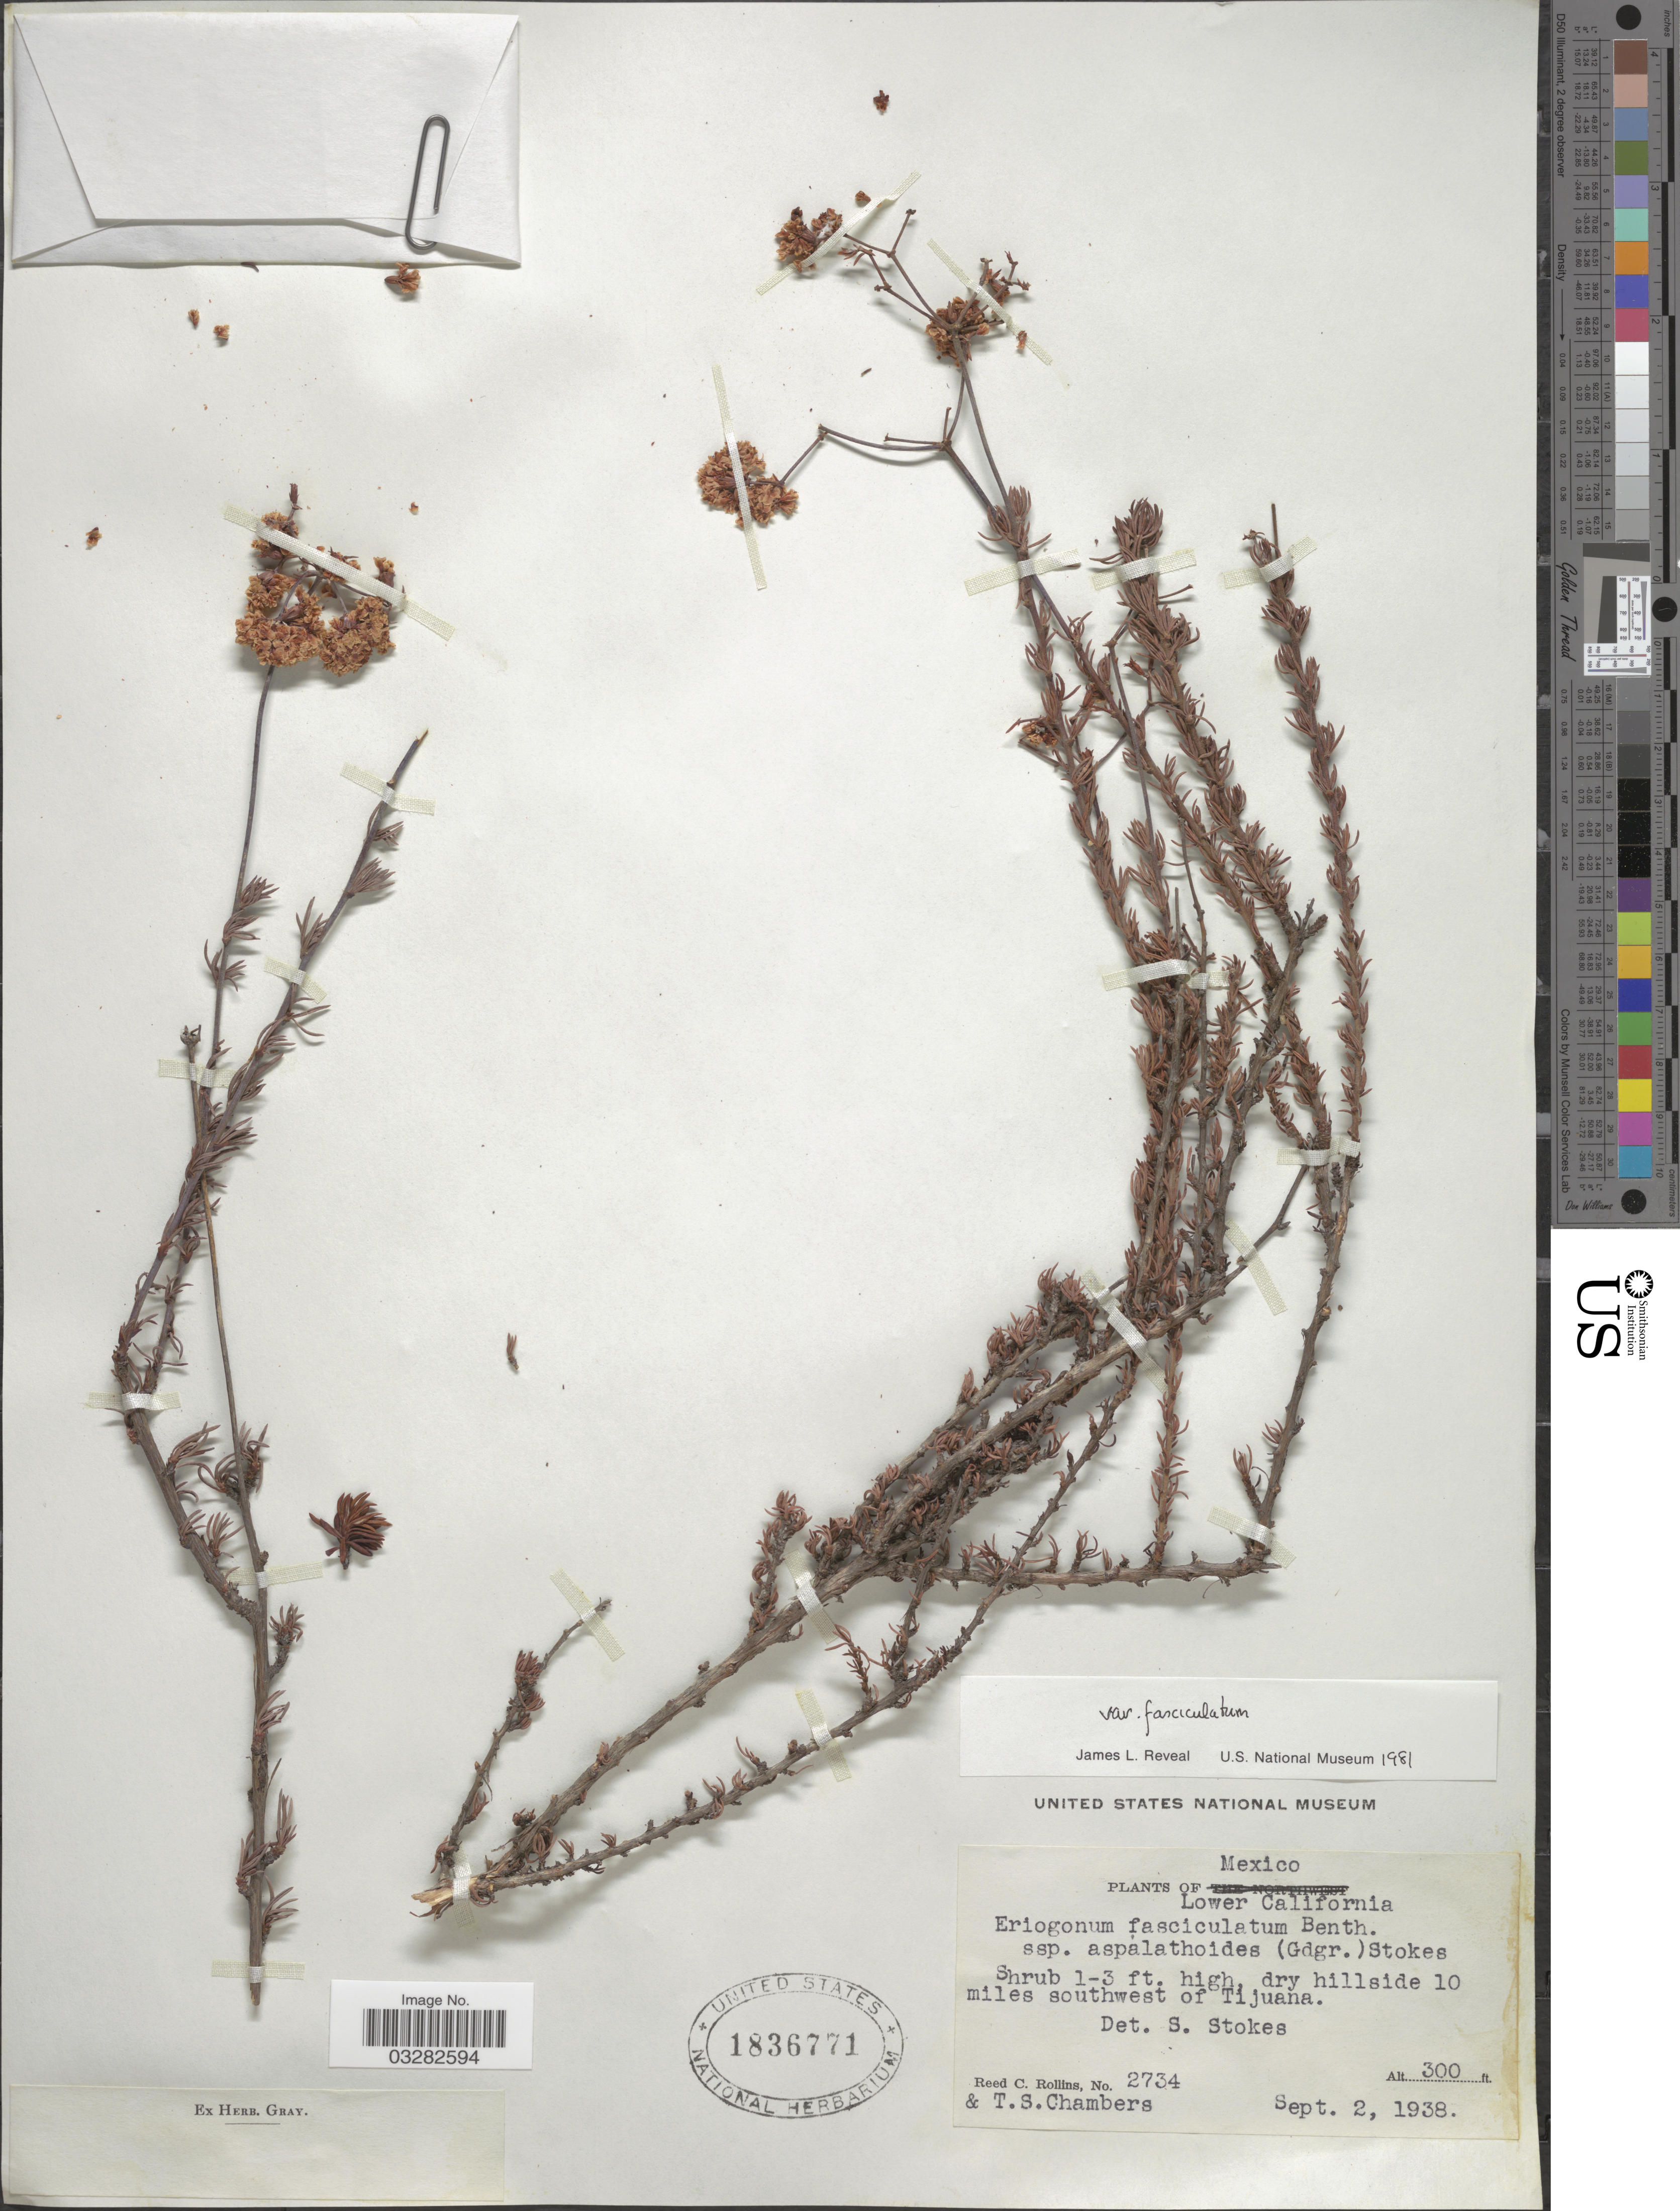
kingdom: Plantae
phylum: Tracheophyta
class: Magnoliopsida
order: Caryophyllales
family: Polygonaceae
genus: Eriogonum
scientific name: Eriogonum fasciculatum var. fasciculatum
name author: Benth.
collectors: R. C. Rollins & T. Chambers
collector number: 2734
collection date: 1938-09-02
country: Mexico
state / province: Baja California Norte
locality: Lower California. Dry hillside 10 miles southwest of Tijuana.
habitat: dry hillside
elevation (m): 91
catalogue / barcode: US 1836771